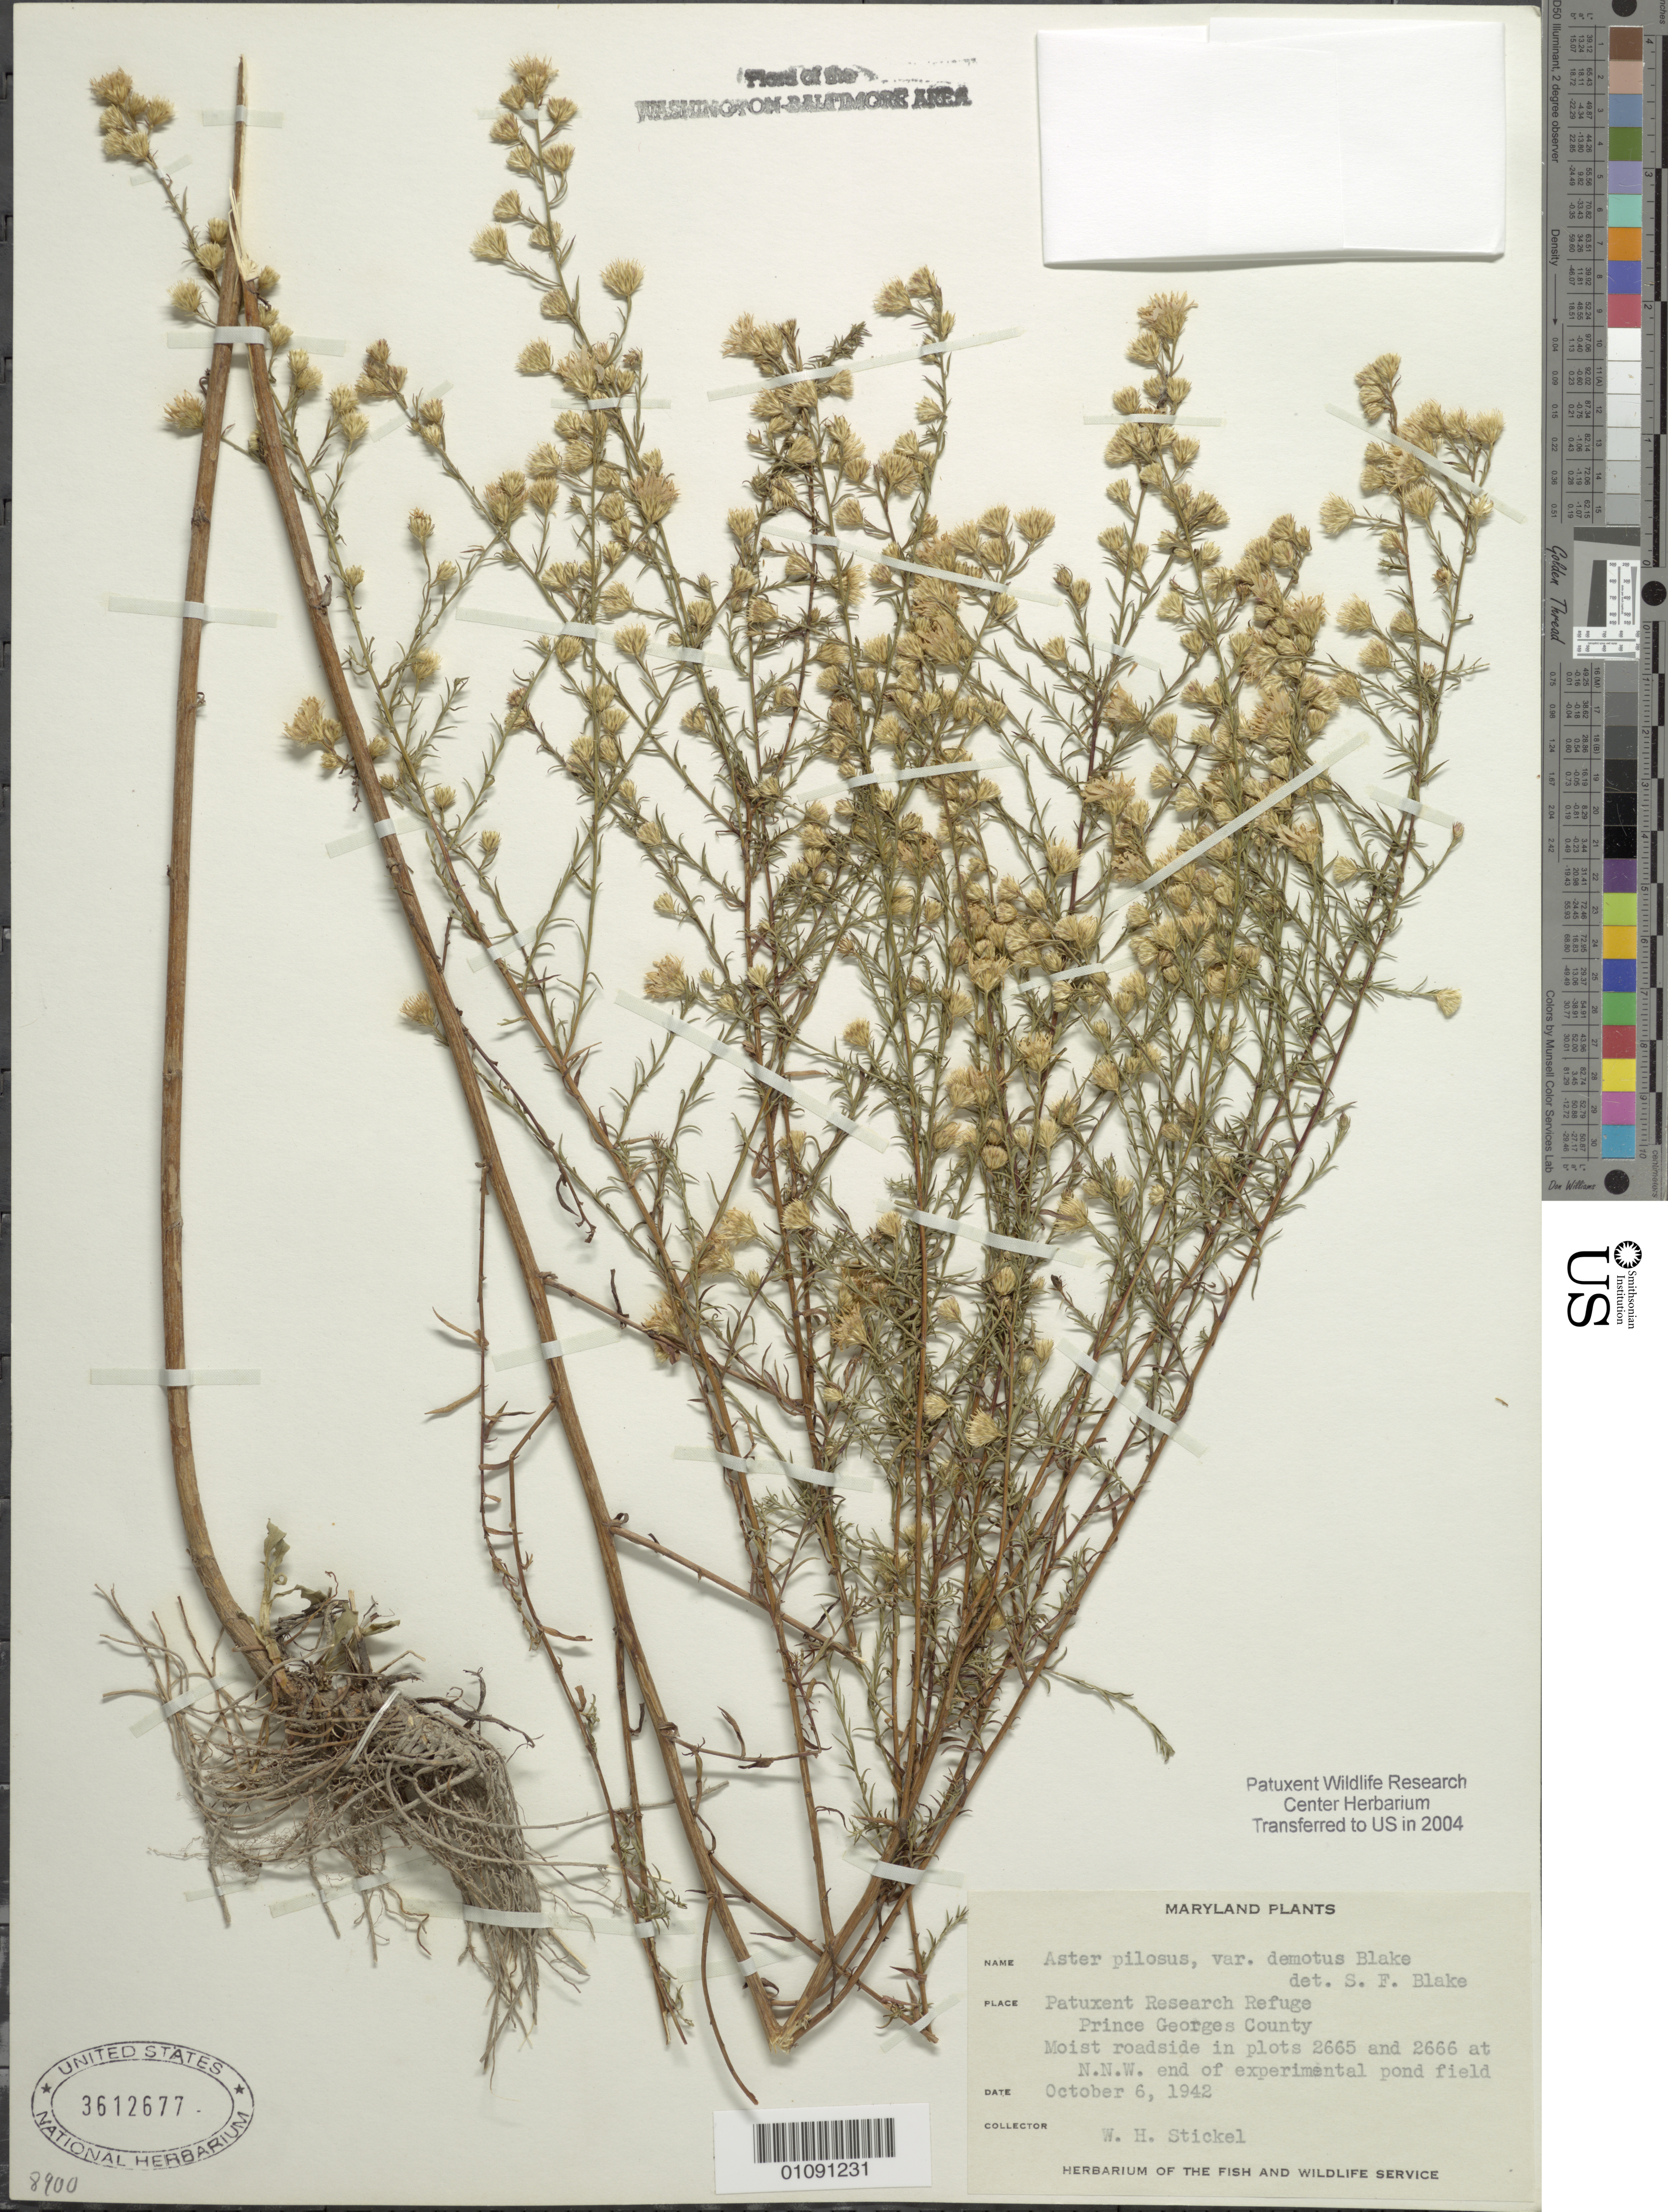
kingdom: Plantae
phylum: Tracheophyta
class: Magnoliopsida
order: Asterales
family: Asteraceae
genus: Symphyotrichum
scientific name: Symphyotrichum pilosum var. pringlei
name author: (A. Gray) G.L. Nesom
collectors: W. Stickel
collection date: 1942-10-06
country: United States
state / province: Maryland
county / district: Prince George's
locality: Patuxent Wildlife Refuge. In plots 2665 and 2666 near N.N.W. end of experimental pond field.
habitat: Moist roadside.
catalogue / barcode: US 3612677